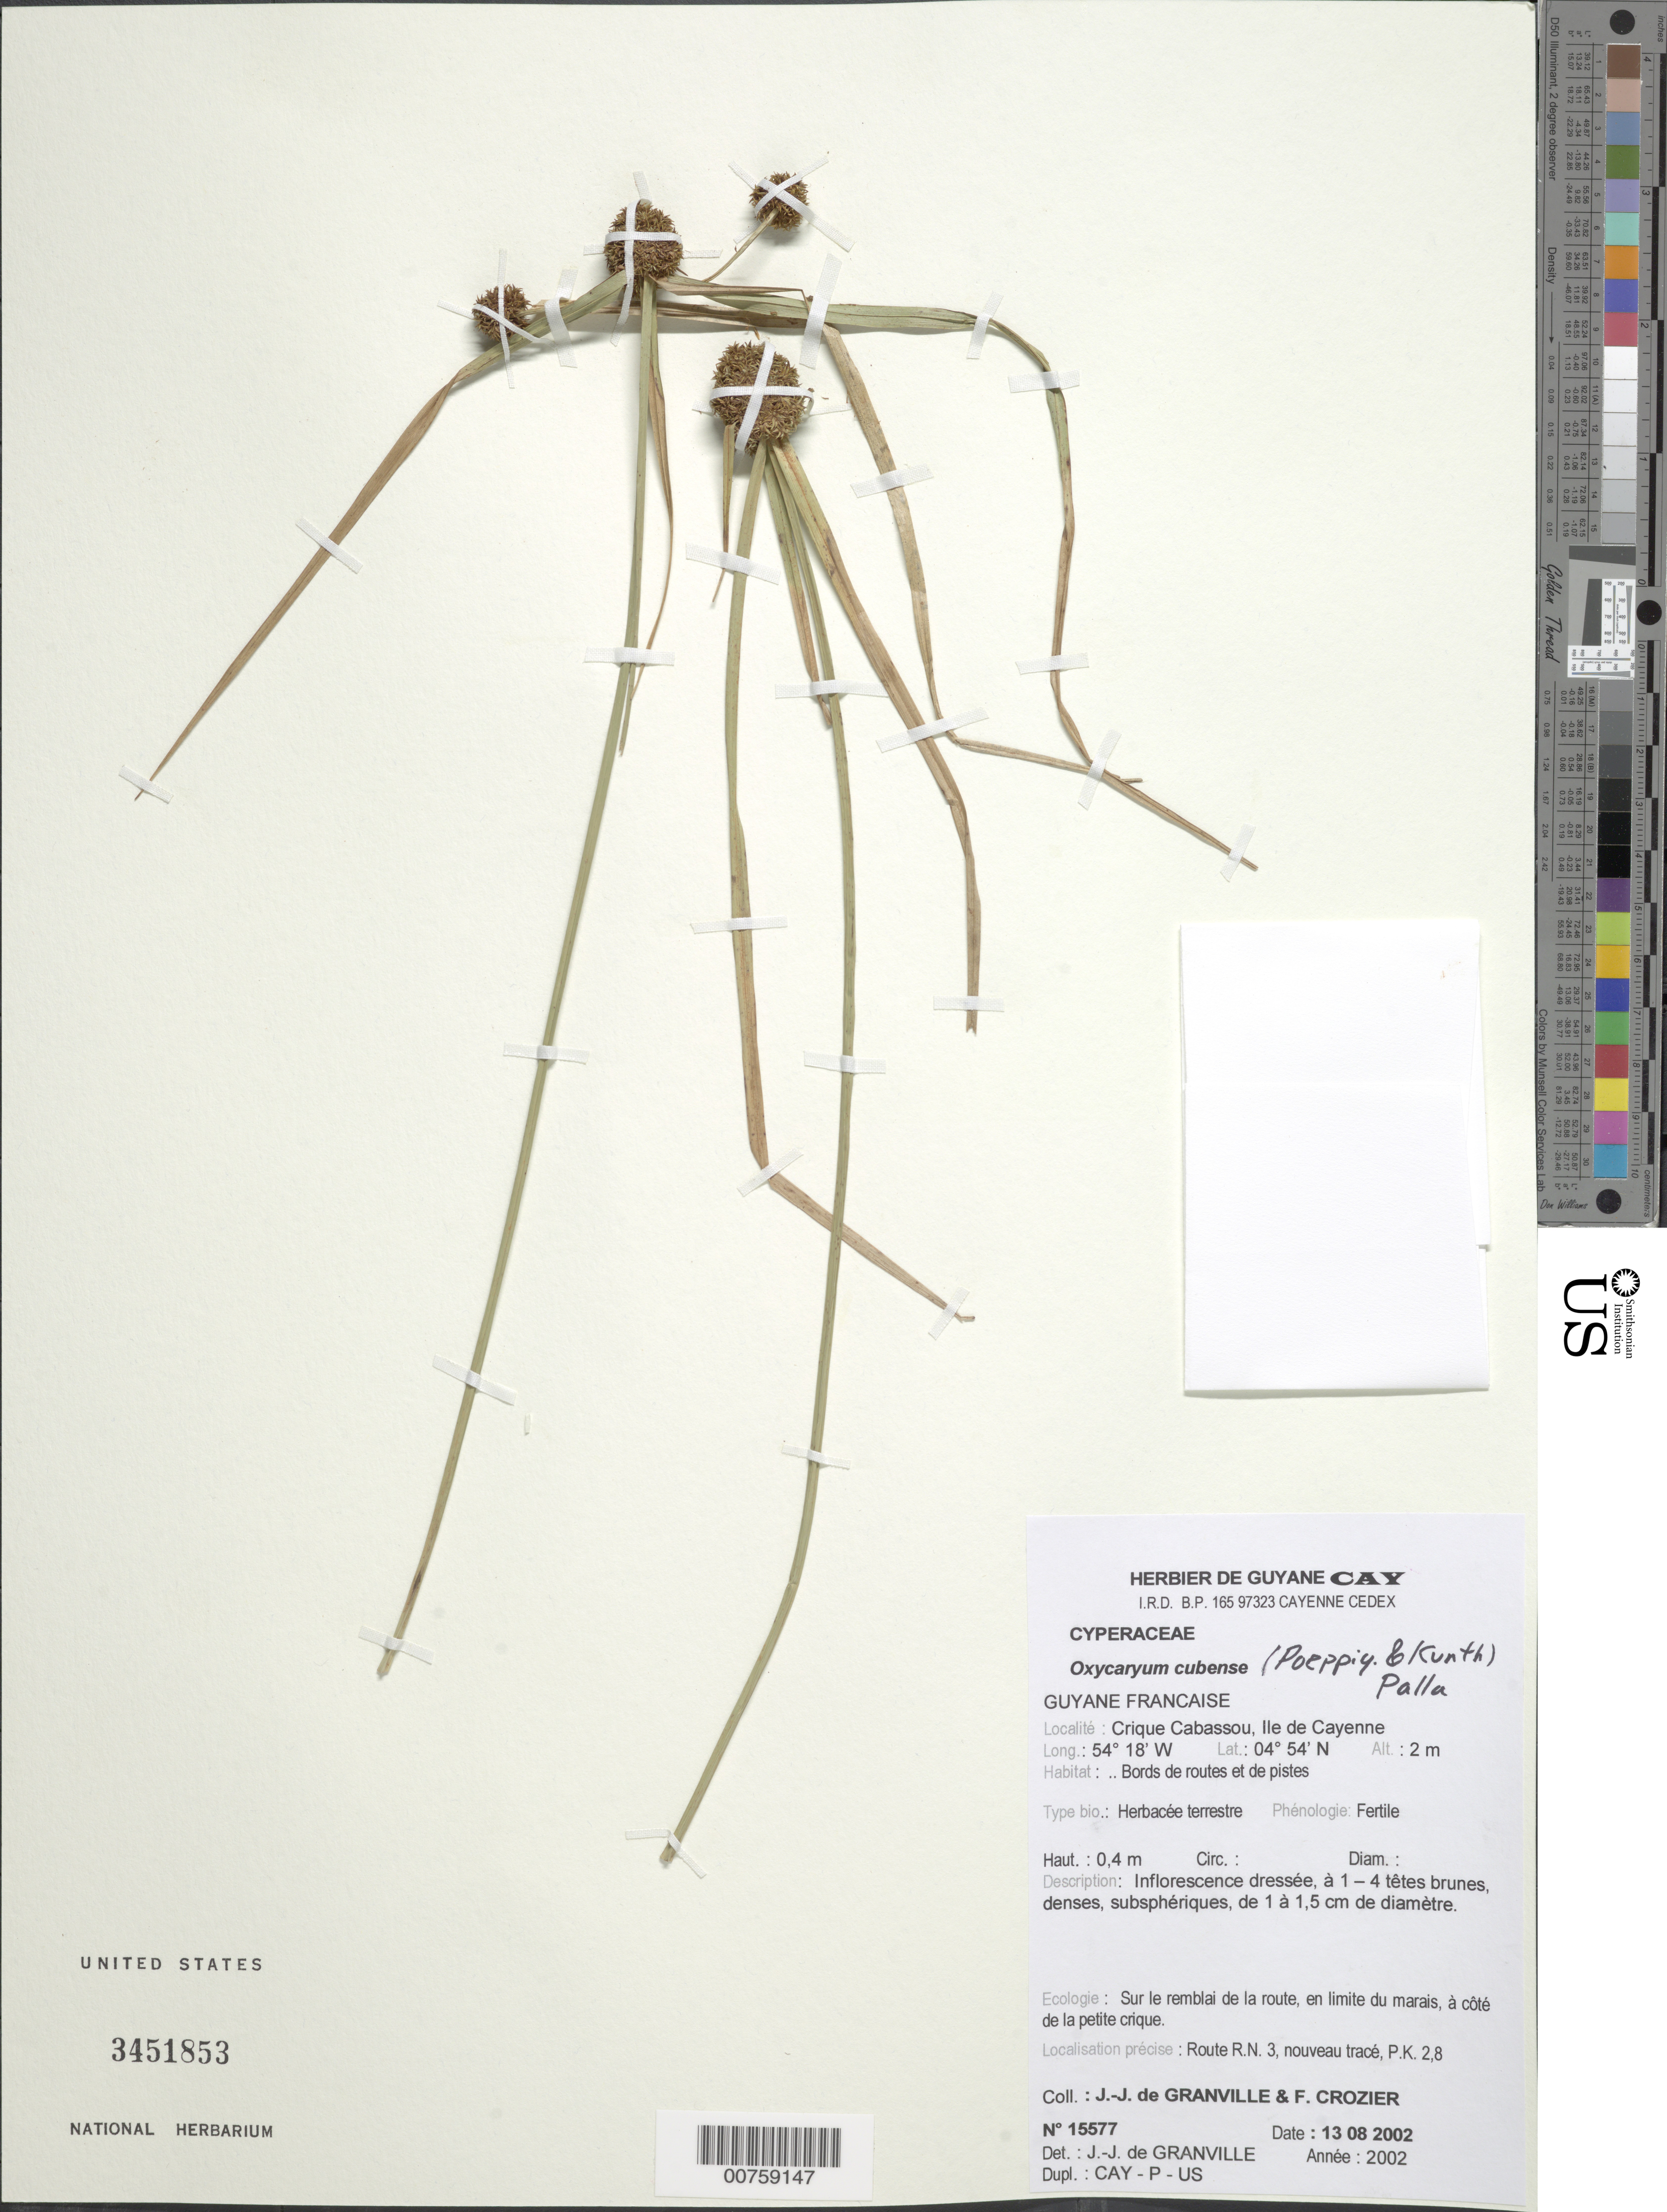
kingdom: Plantae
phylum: Tracheophyta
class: Liliopsida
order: Poales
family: Cyperaceae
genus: Cyperus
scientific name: Cyperus blepharoleptos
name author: Steud.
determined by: Strong, M. T., (US), Smithsonian Institution - National Museum of Natural History (UNITED STATES)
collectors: J.-J. de Granville & F. Crozier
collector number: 15577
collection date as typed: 13-Aug-02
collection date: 2002-08-13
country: French Guiana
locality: Crique Cabassou, Ile de Cayenne, Route R.N. 3, nouveau trace, PK 2.8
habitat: Along road and stream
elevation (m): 2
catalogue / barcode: US 3451853